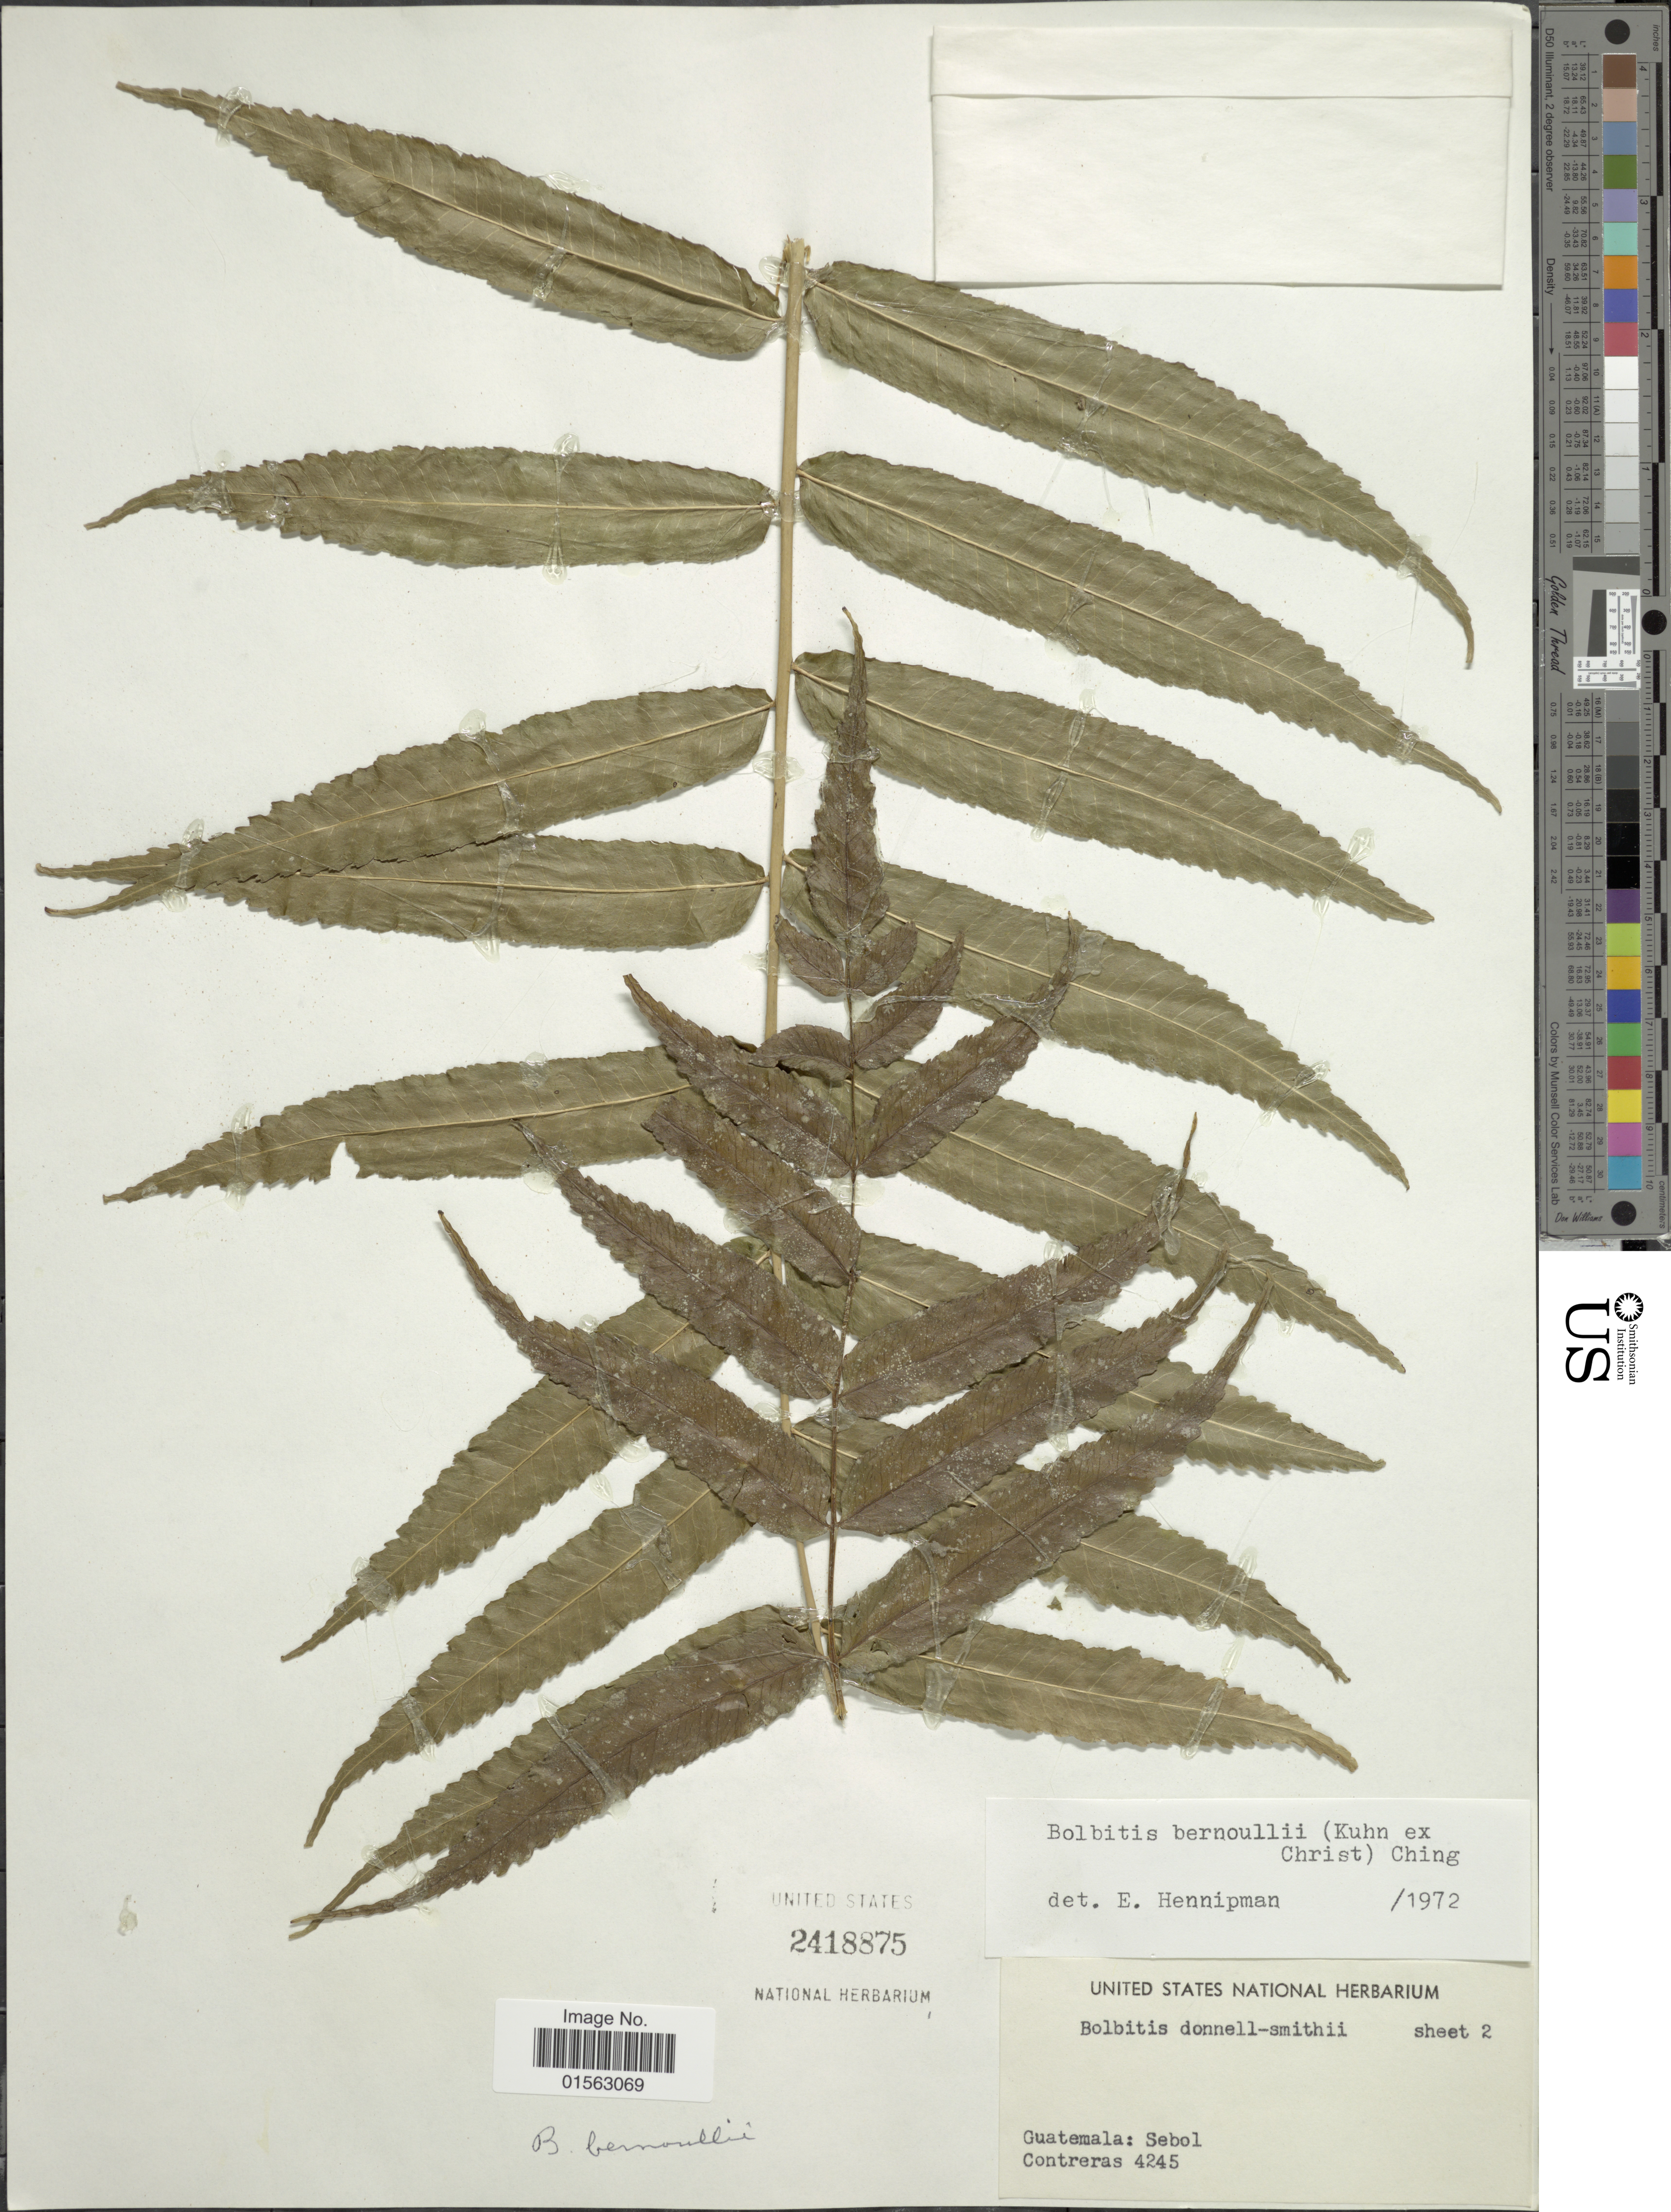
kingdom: Plantae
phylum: Tracheophyta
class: Polypodiopsida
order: Polypodiales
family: Dryopteridaceae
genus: Mickelia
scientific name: Mickelia bernoullii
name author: (Kuhn ex Christ) R.C. Moran et al.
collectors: E. Conteras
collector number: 4245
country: Guatemala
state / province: Guatemala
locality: Sebol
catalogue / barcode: US 2418875